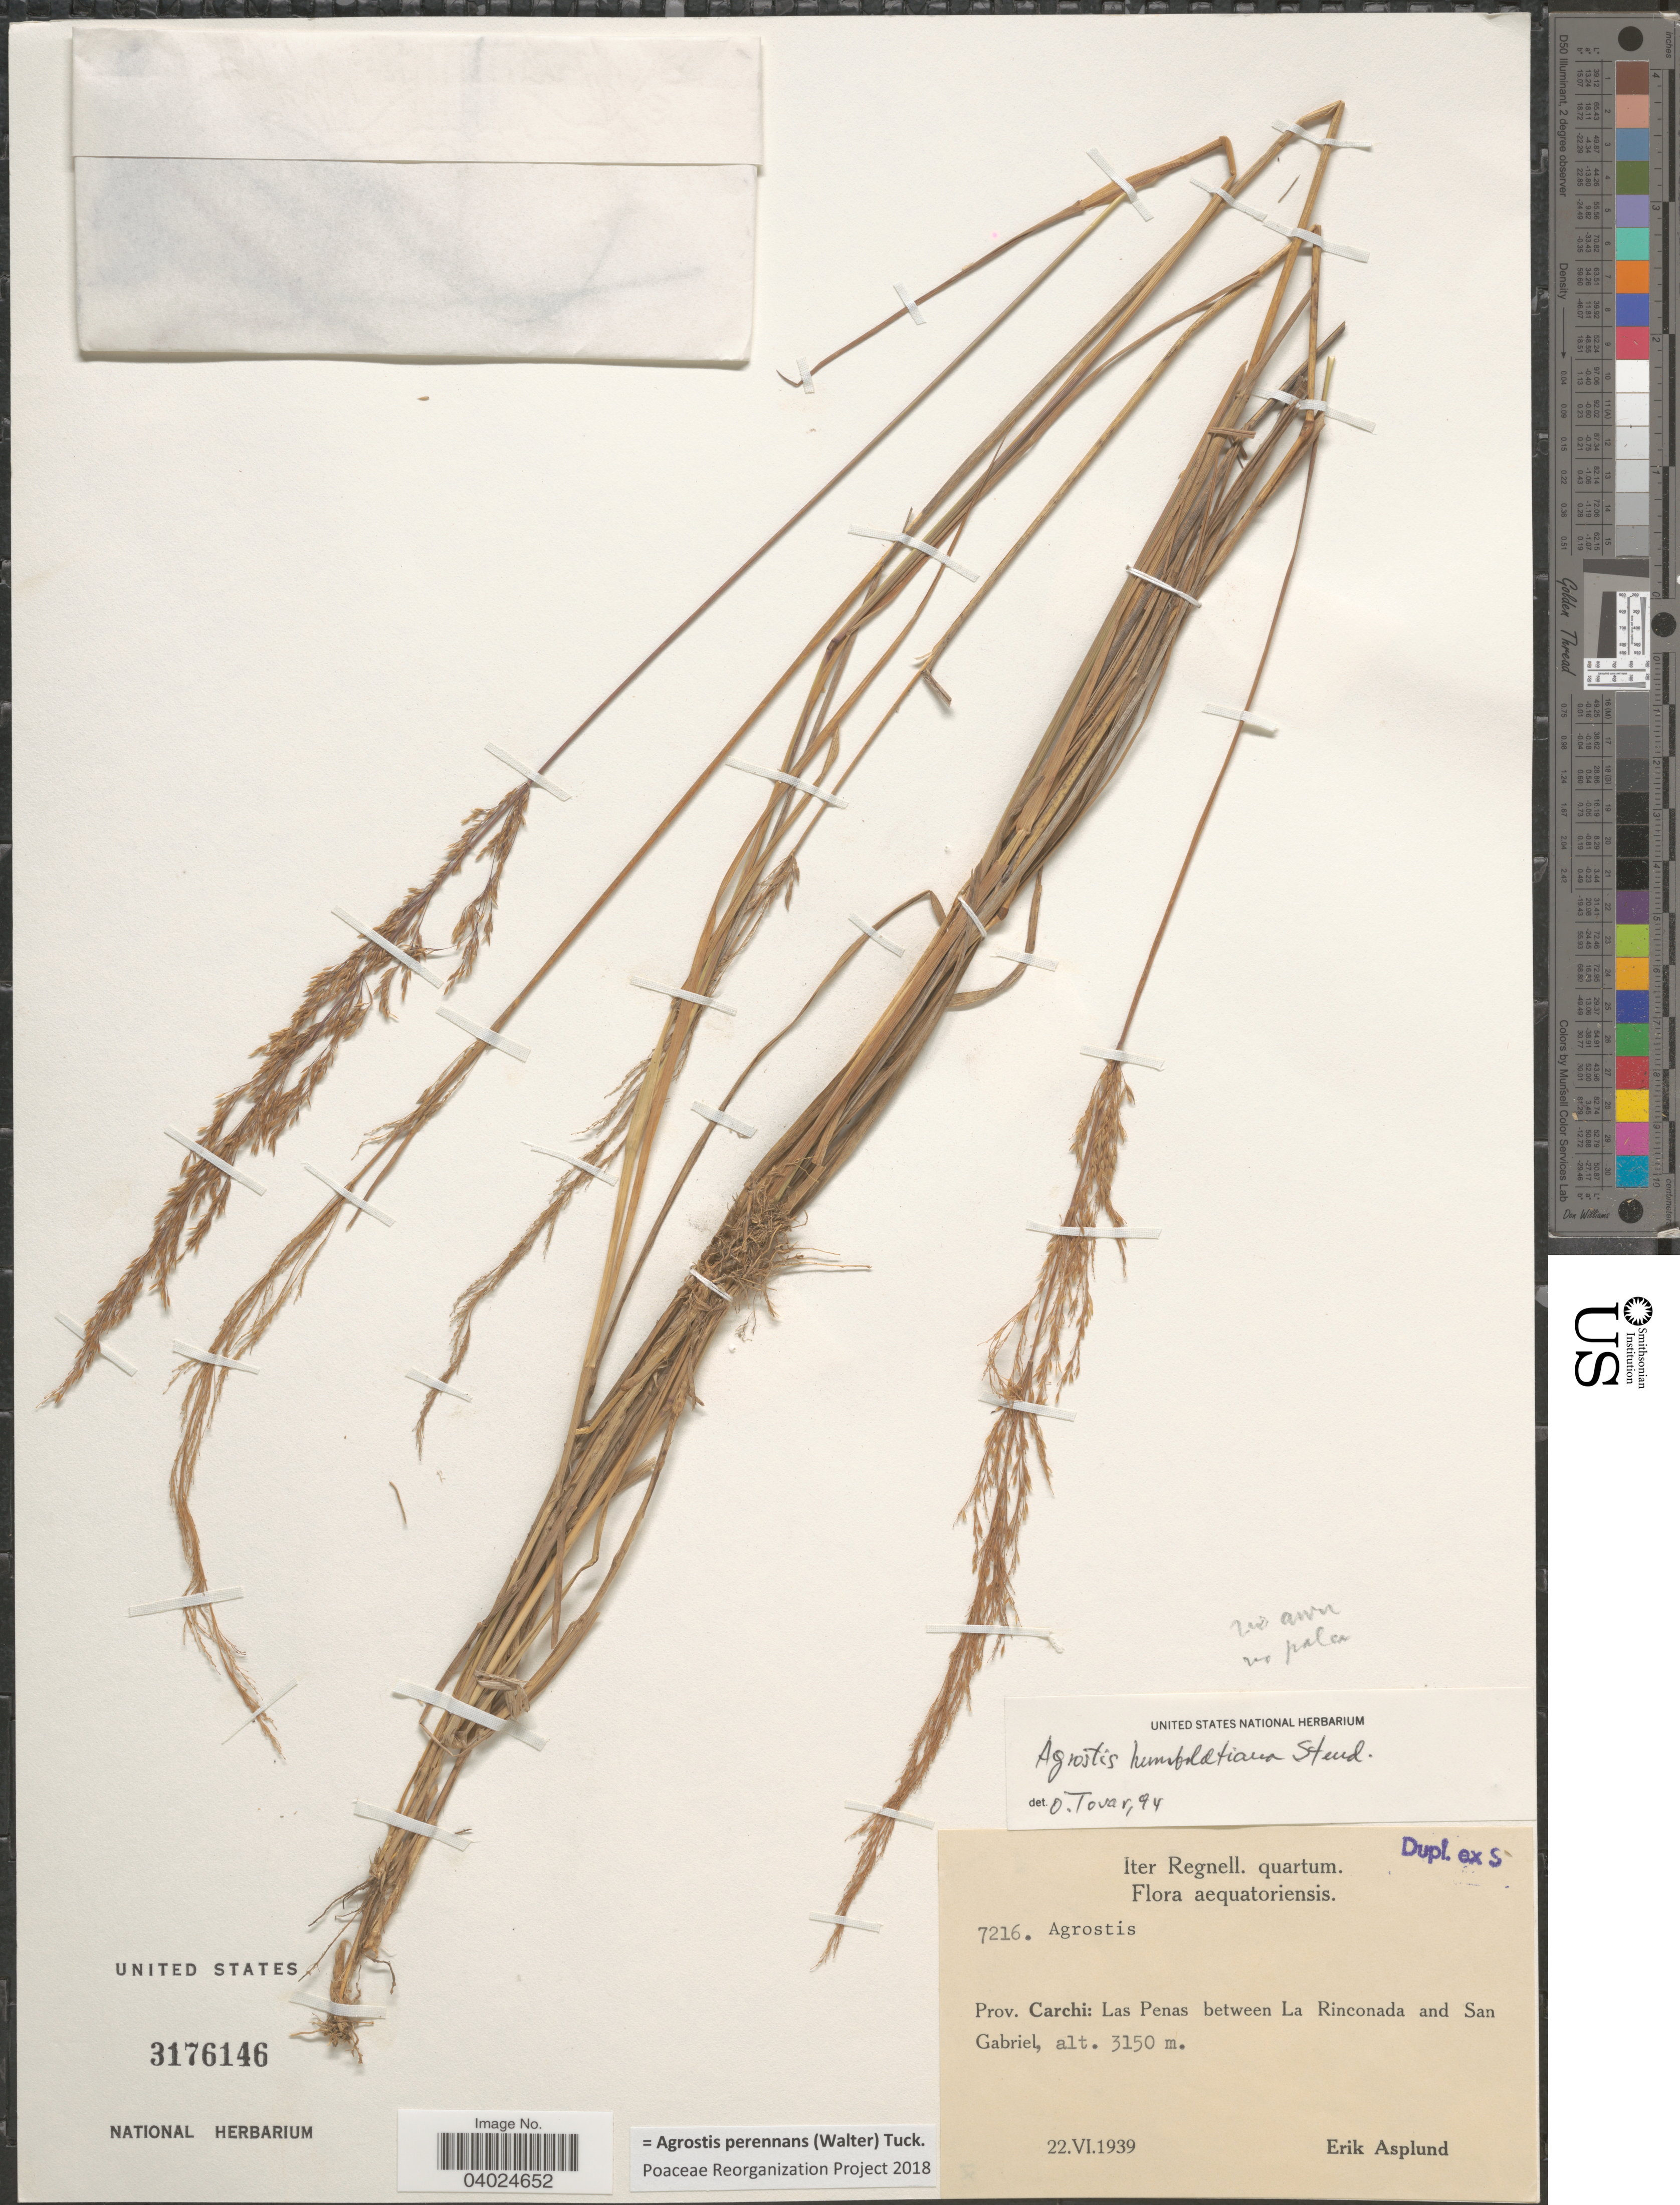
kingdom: Plantae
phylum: Tracheophyta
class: Liliopsida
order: Poales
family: Poaceae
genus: Agrostis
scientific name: Agrostis perennans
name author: (Walter) Tuck.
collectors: E. Asplund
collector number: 7216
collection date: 1939-06-22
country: Ecuador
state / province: Carchi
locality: Las Penas between La Rinconada and San Gabriel.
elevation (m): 3150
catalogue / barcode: US 3176146